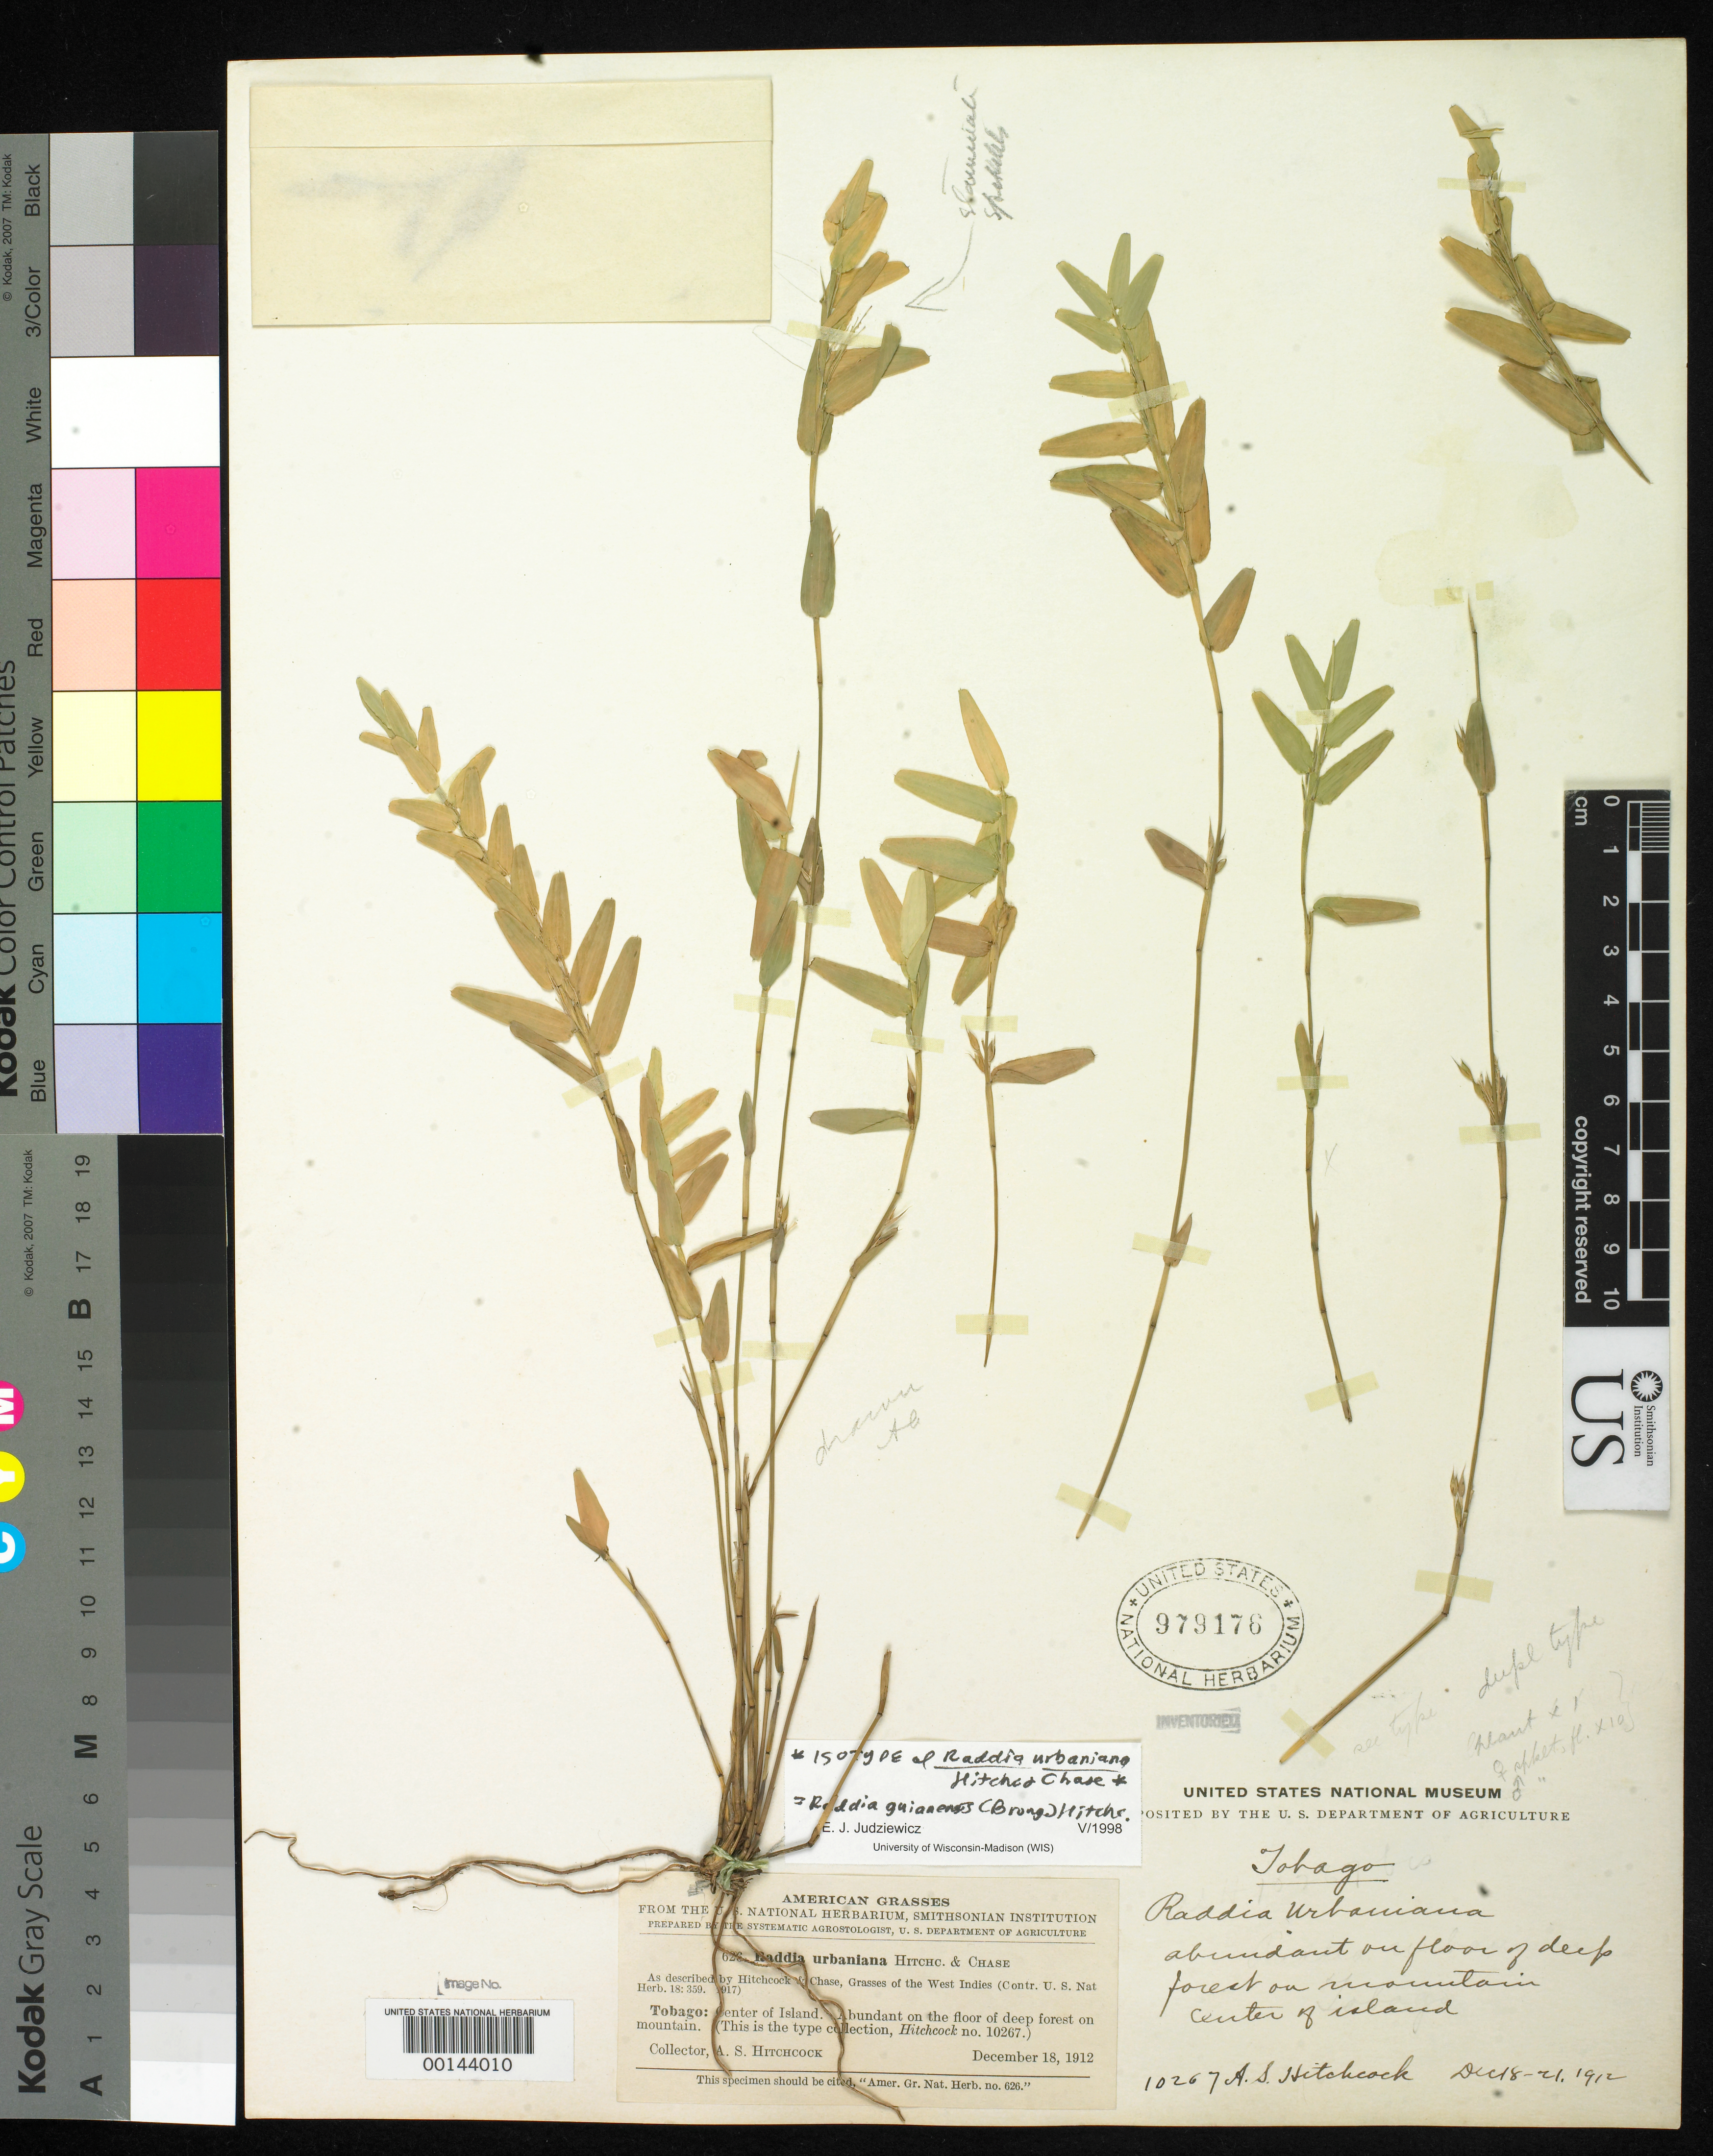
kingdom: Plantae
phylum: Tracheophyta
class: Liliopsida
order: Poales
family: Poaceae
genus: Raddia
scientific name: Raddia urbaniana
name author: Hitchc. & Chase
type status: Isotype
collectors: A. S. Hitchcock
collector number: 626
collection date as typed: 18 Dec 1912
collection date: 1912-12-18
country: Trinidad and Tobago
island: Tobago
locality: Center of island, on mountain.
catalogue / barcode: US 979176